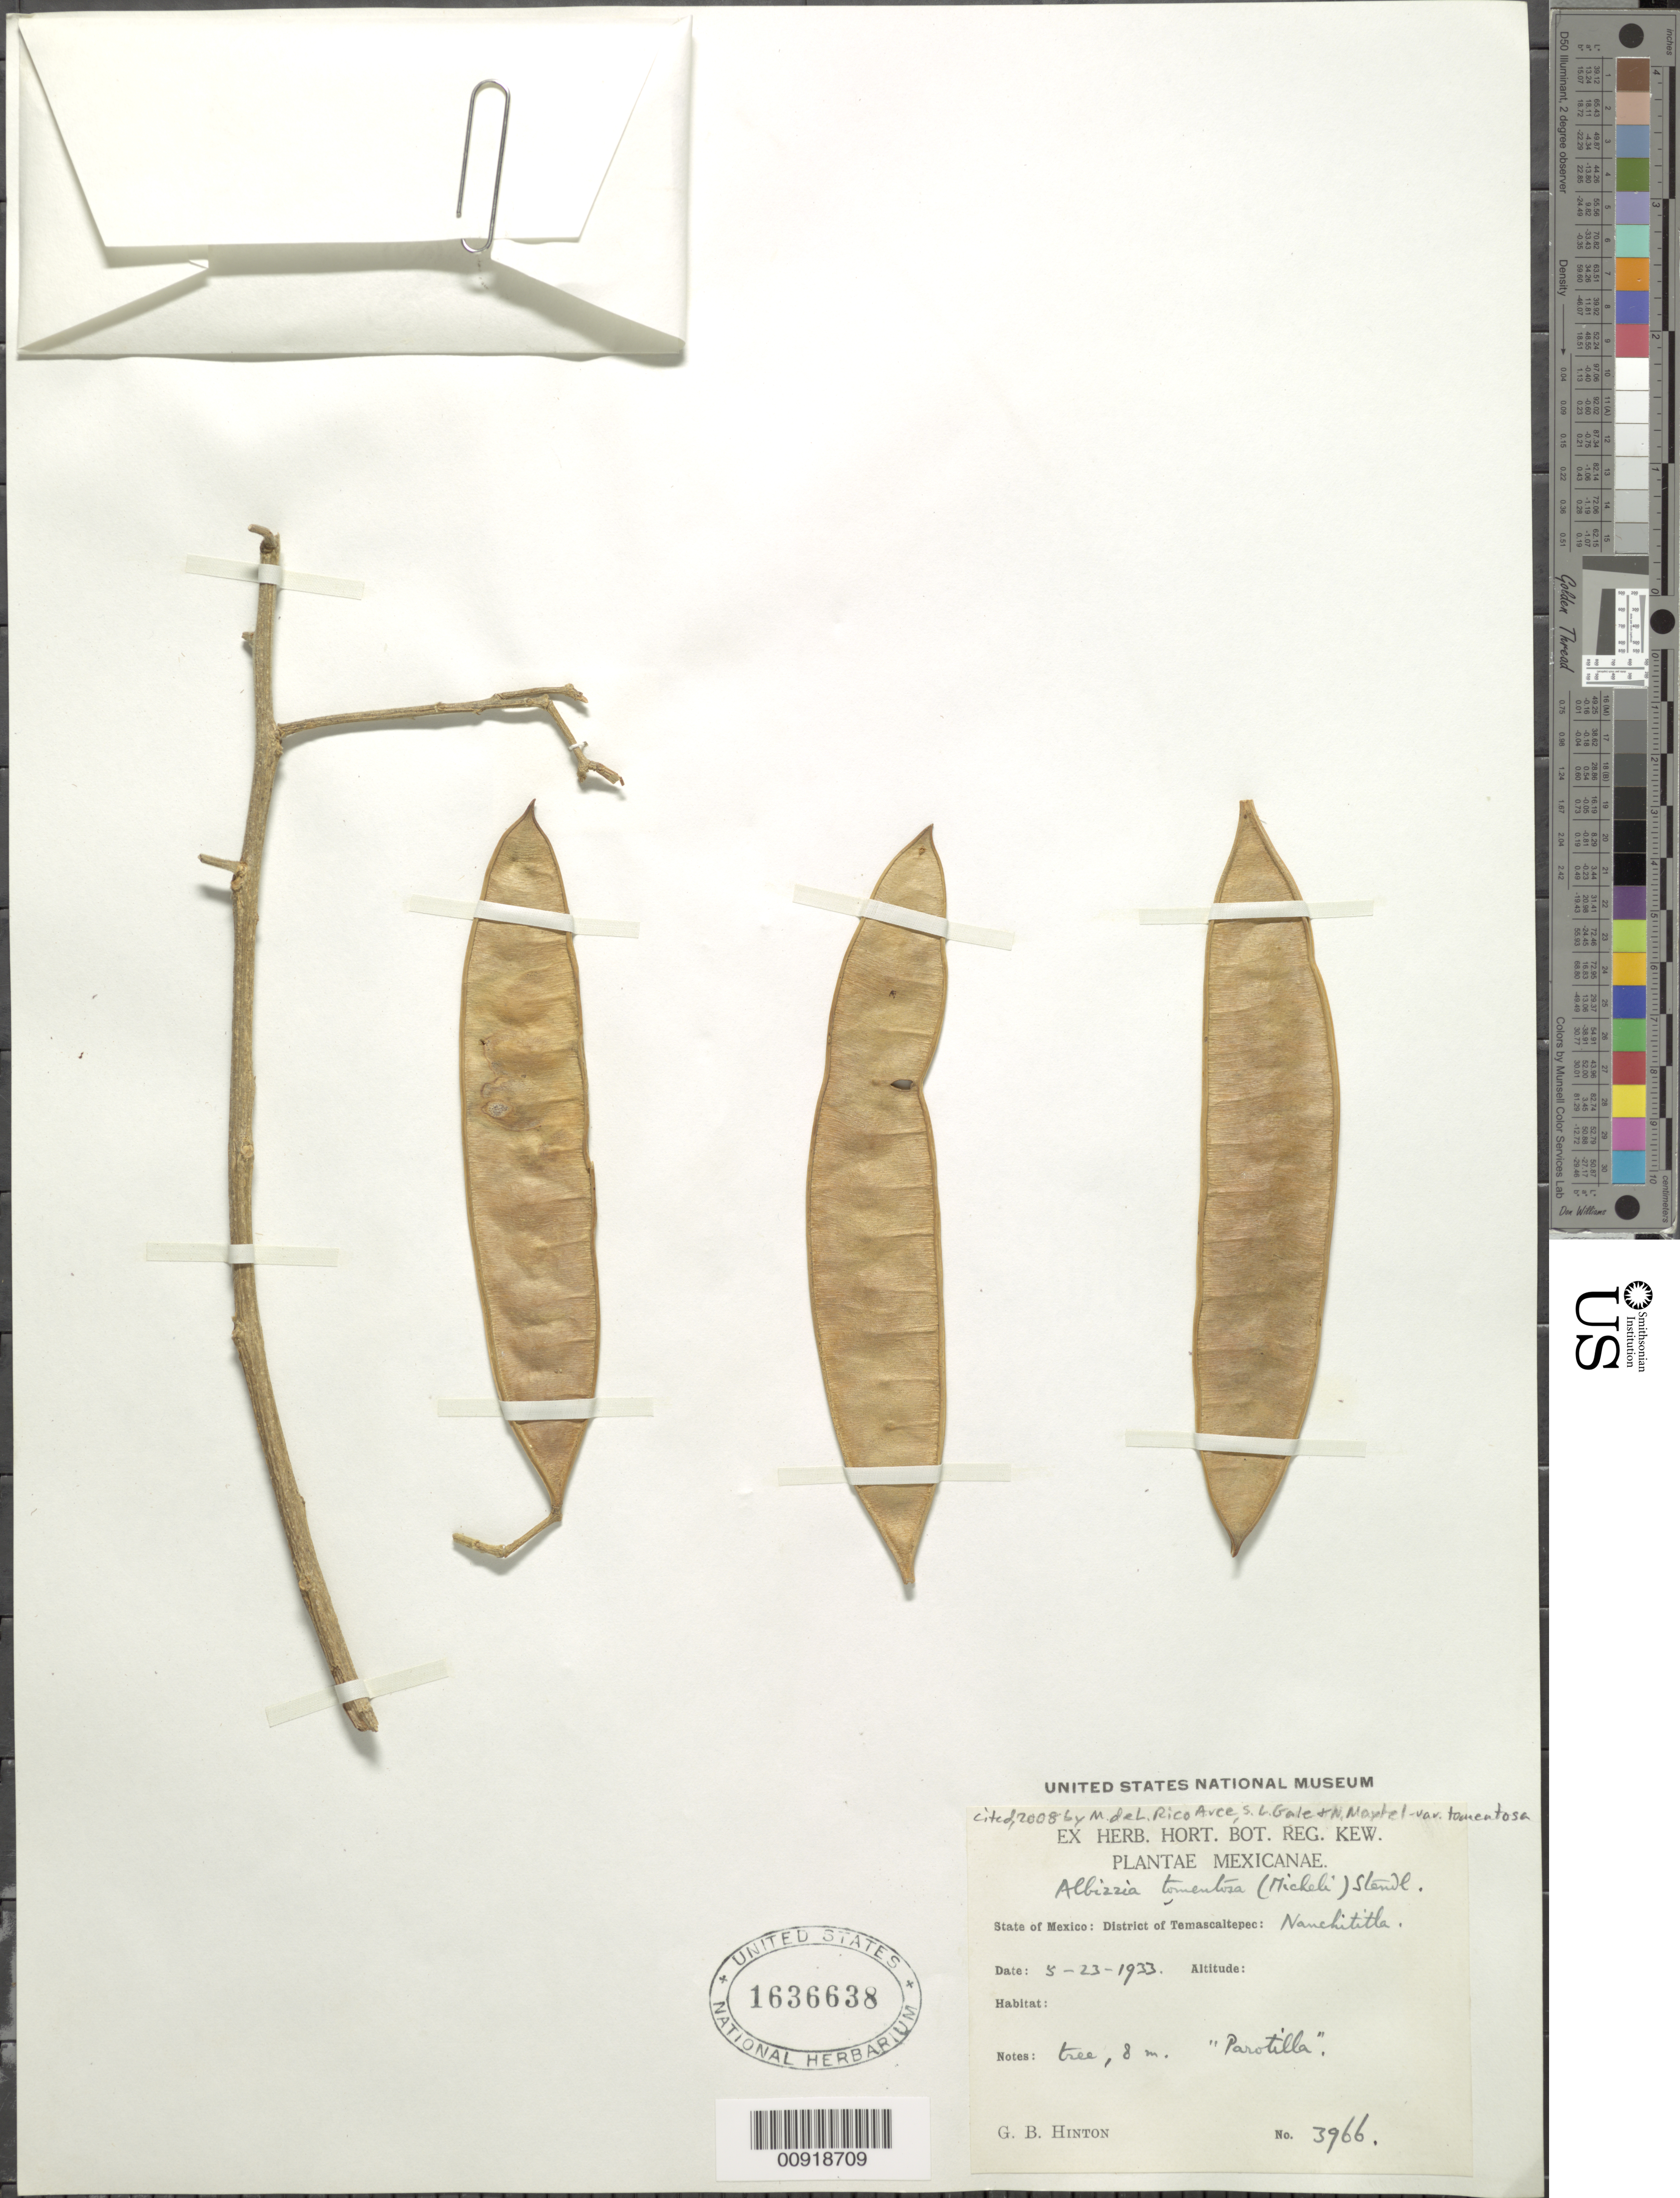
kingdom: Plantae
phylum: Tracheophyta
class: Magnoliopsida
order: Fabales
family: Fabaceae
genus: Pseudalbizzia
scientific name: Pseudalbizzia tomentosa var. tomentosa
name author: (Micheli) Koenen & Duno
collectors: G. B. Hinton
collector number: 3966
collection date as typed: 23 May 1933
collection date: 1933-05-23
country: Mexico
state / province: México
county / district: Temascaltepec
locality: State of Mexico: District of Temascaltepec: Nanchititla.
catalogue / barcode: US 1636638